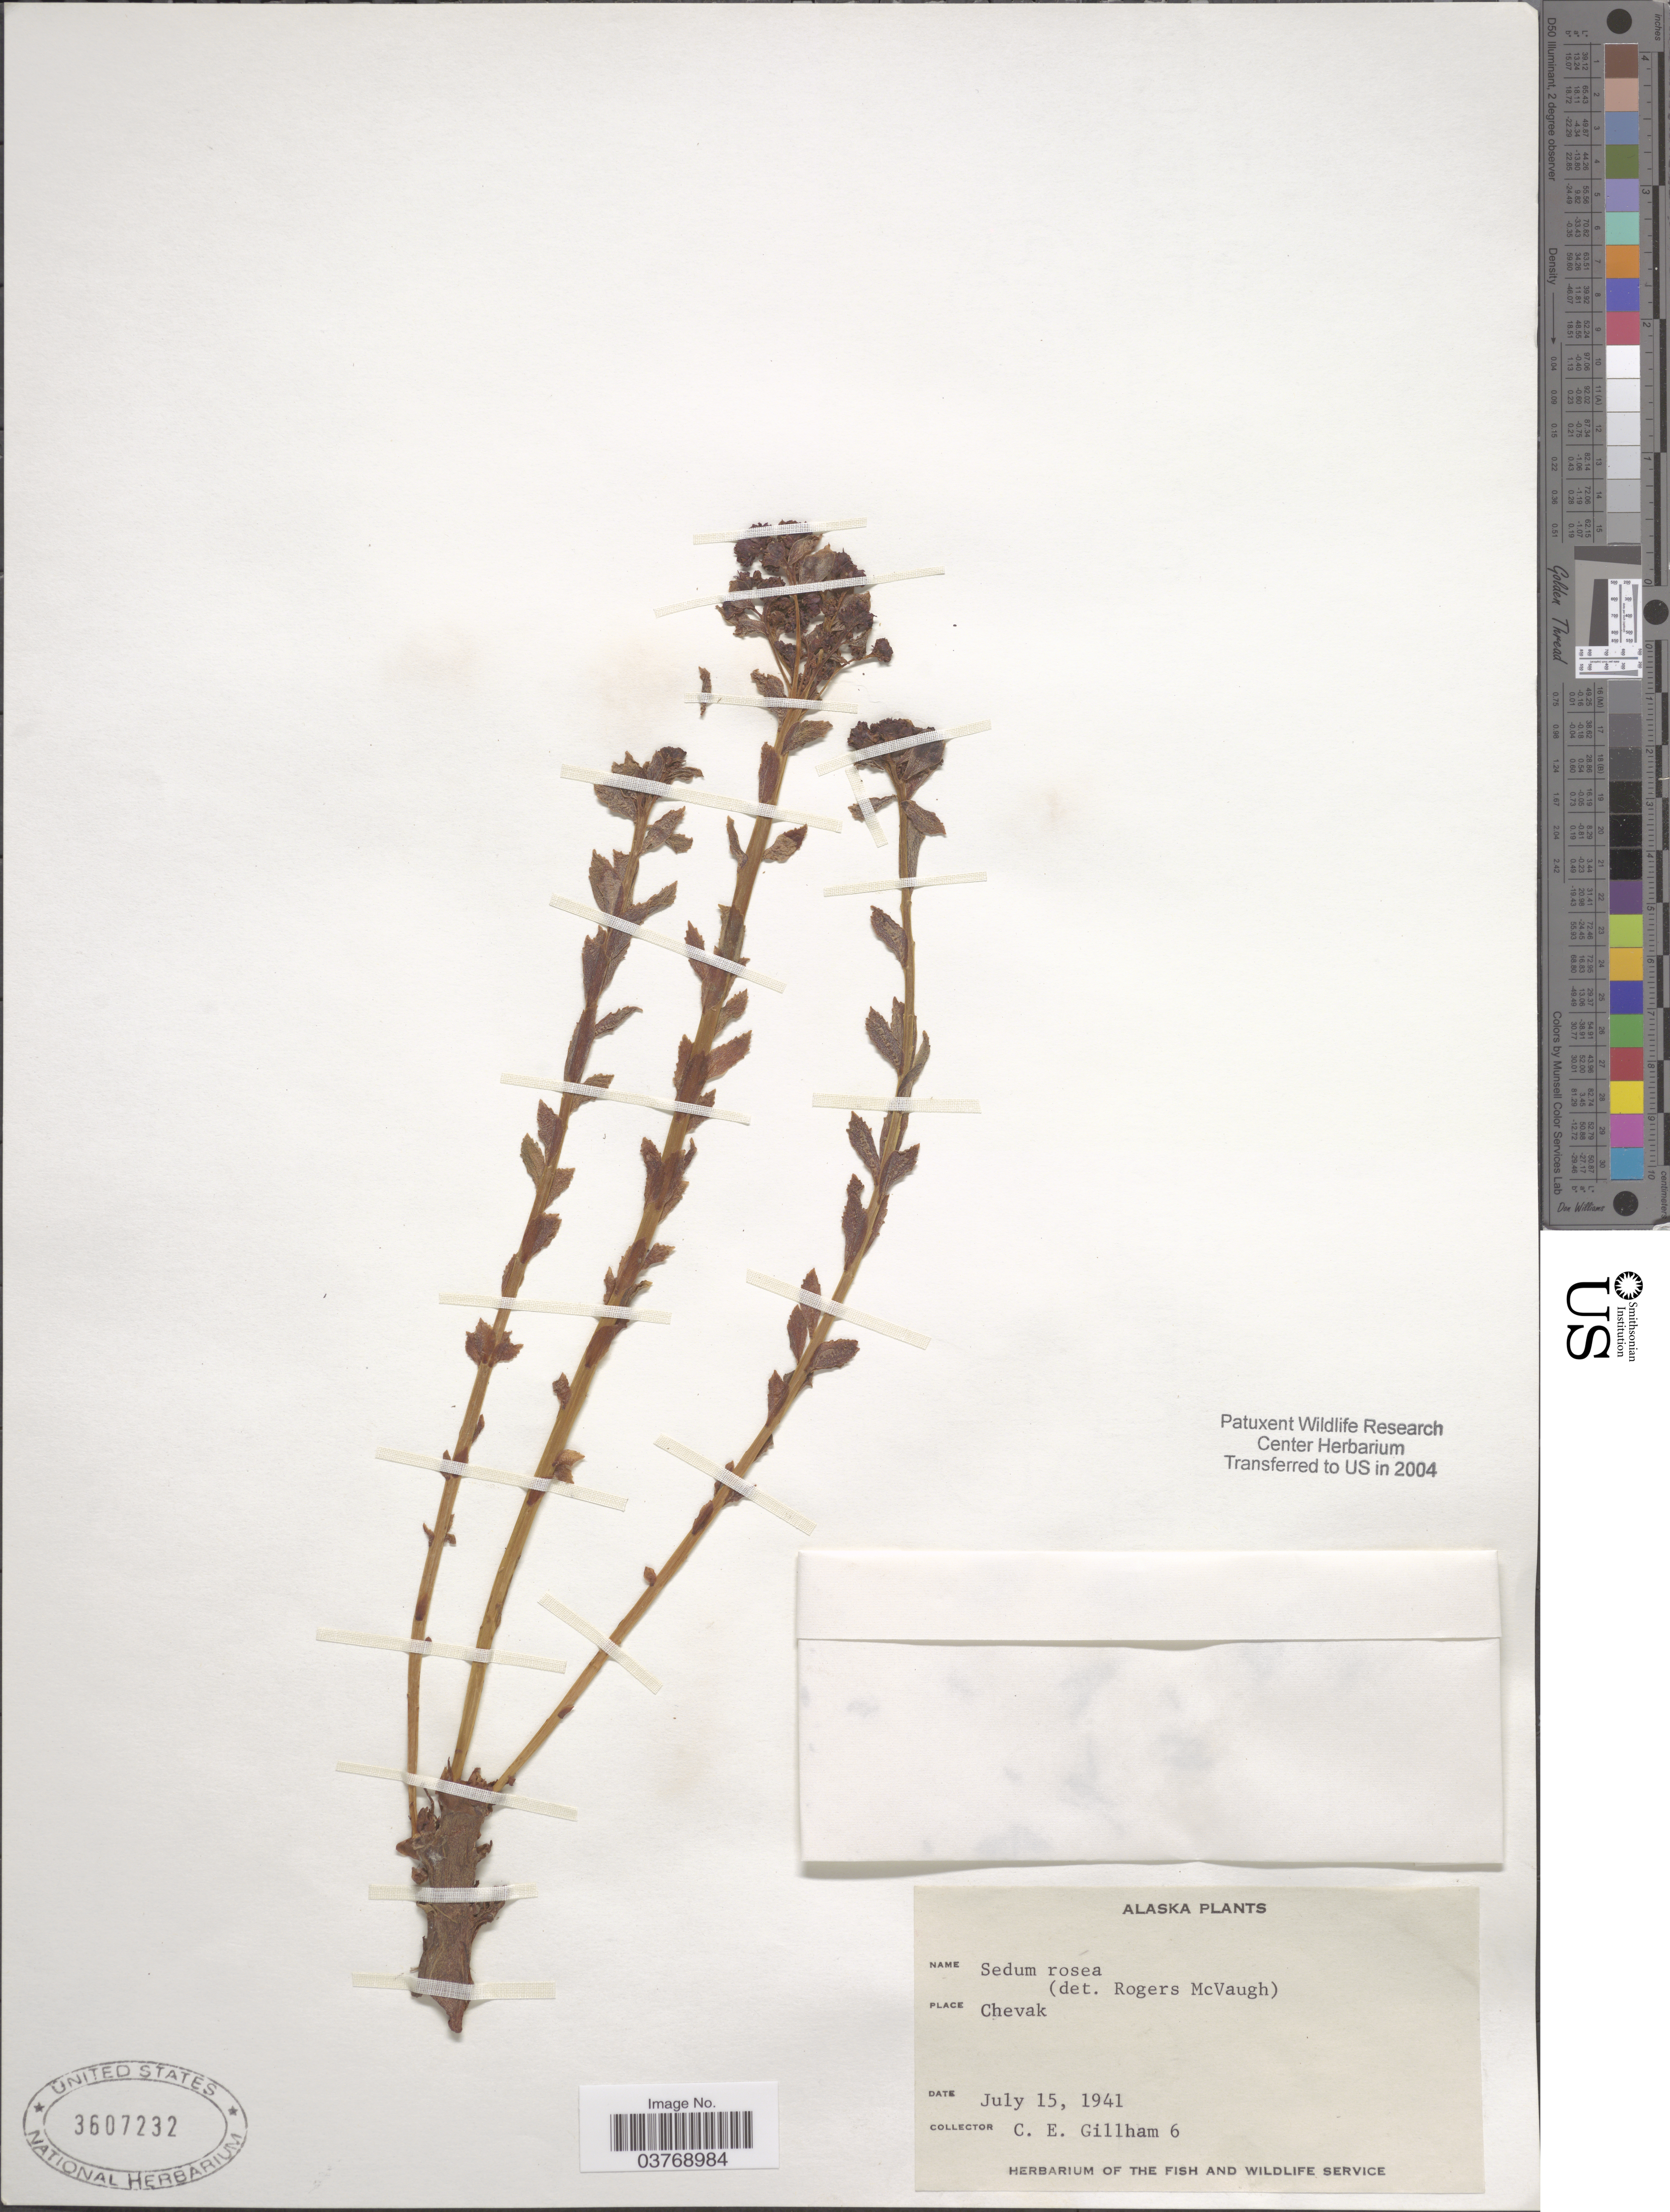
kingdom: Plantae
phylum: Tracheophyta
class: Magnoliopsida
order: Saxifragales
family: Crassulaceae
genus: Rhodiola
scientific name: Rhodiola rosea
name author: L.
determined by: Strong, Mark T., (BOT), Smithsonian Institution - National Museum of Natural History (UNITED STATES)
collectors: C. Gillham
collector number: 6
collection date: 1941-07-15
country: United States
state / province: Alaska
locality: Chevak.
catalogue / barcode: US 3607232